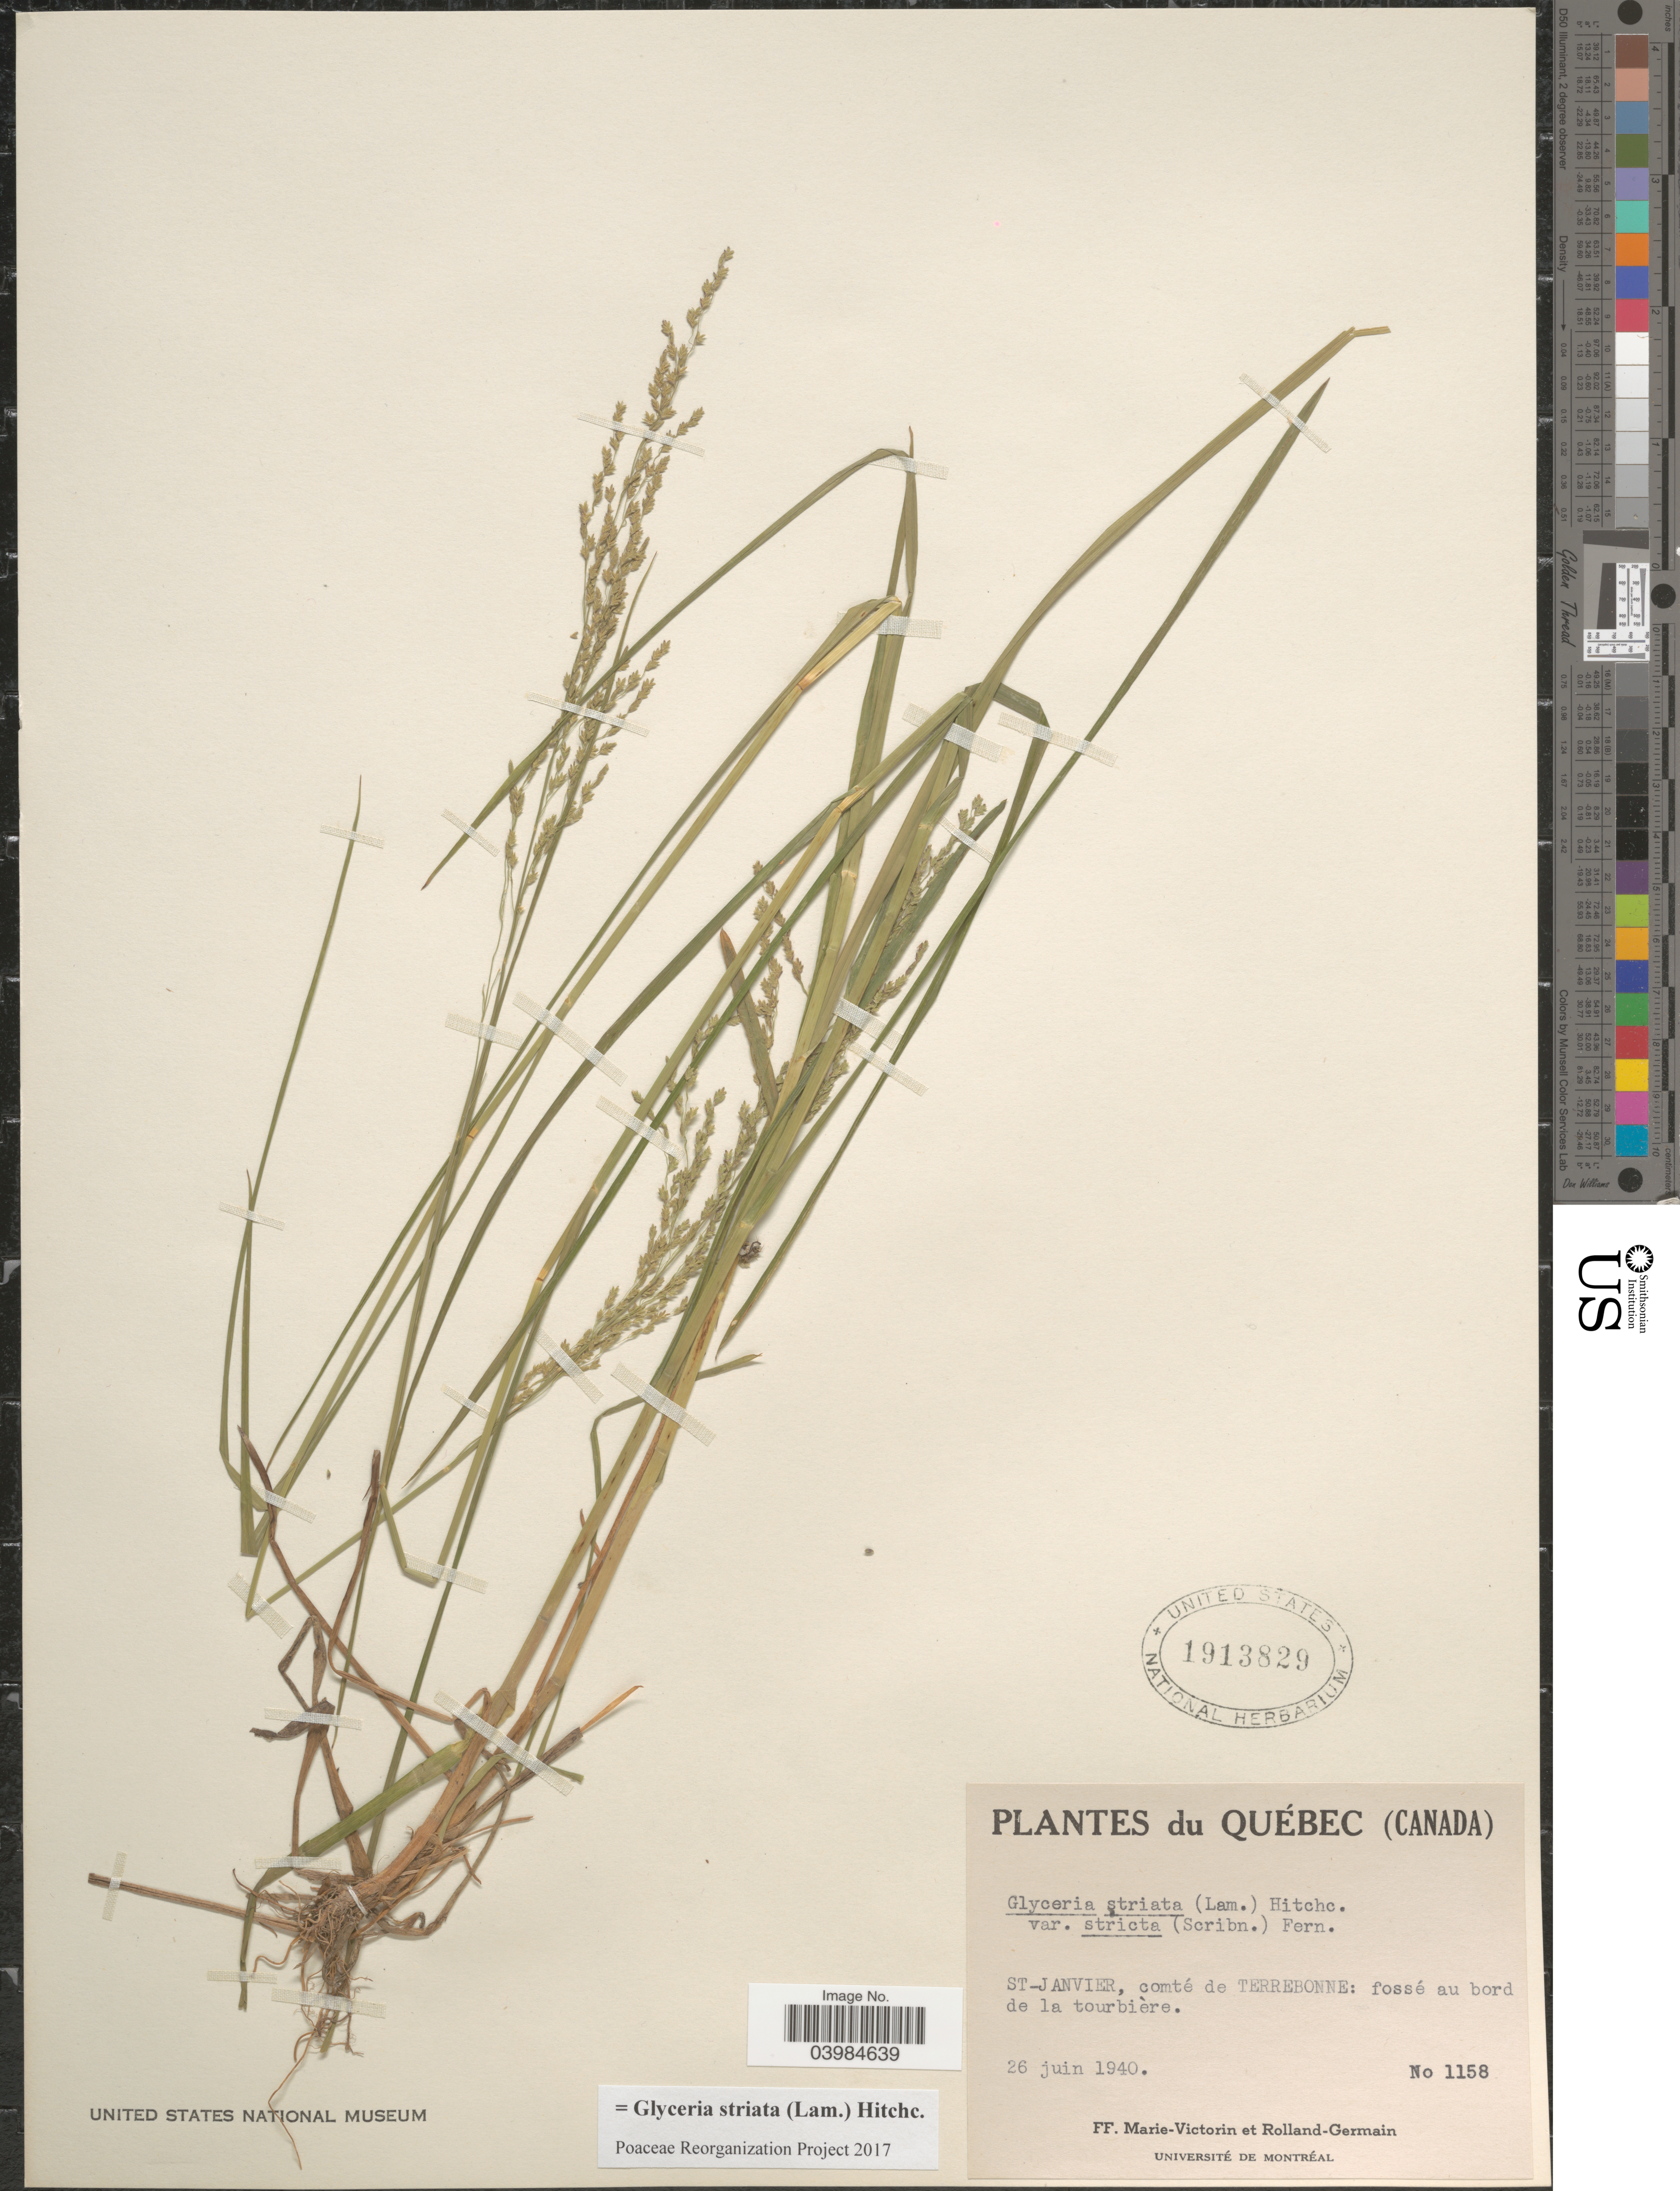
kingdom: Plantae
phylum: Tracheophyta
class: Liliopsida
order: Poales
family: Poaceae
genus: Glyceria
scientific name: Glyceria striata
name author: (Lam.) Hitchc.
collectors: F. Marie-Victorin & Rolland-Germain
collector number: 1158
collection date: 1940-06-26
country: Canada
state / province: Quebec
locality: St-Janvier, comté de Terrebonne: fossé au bord de la tourbière.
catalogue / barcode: US 1913829